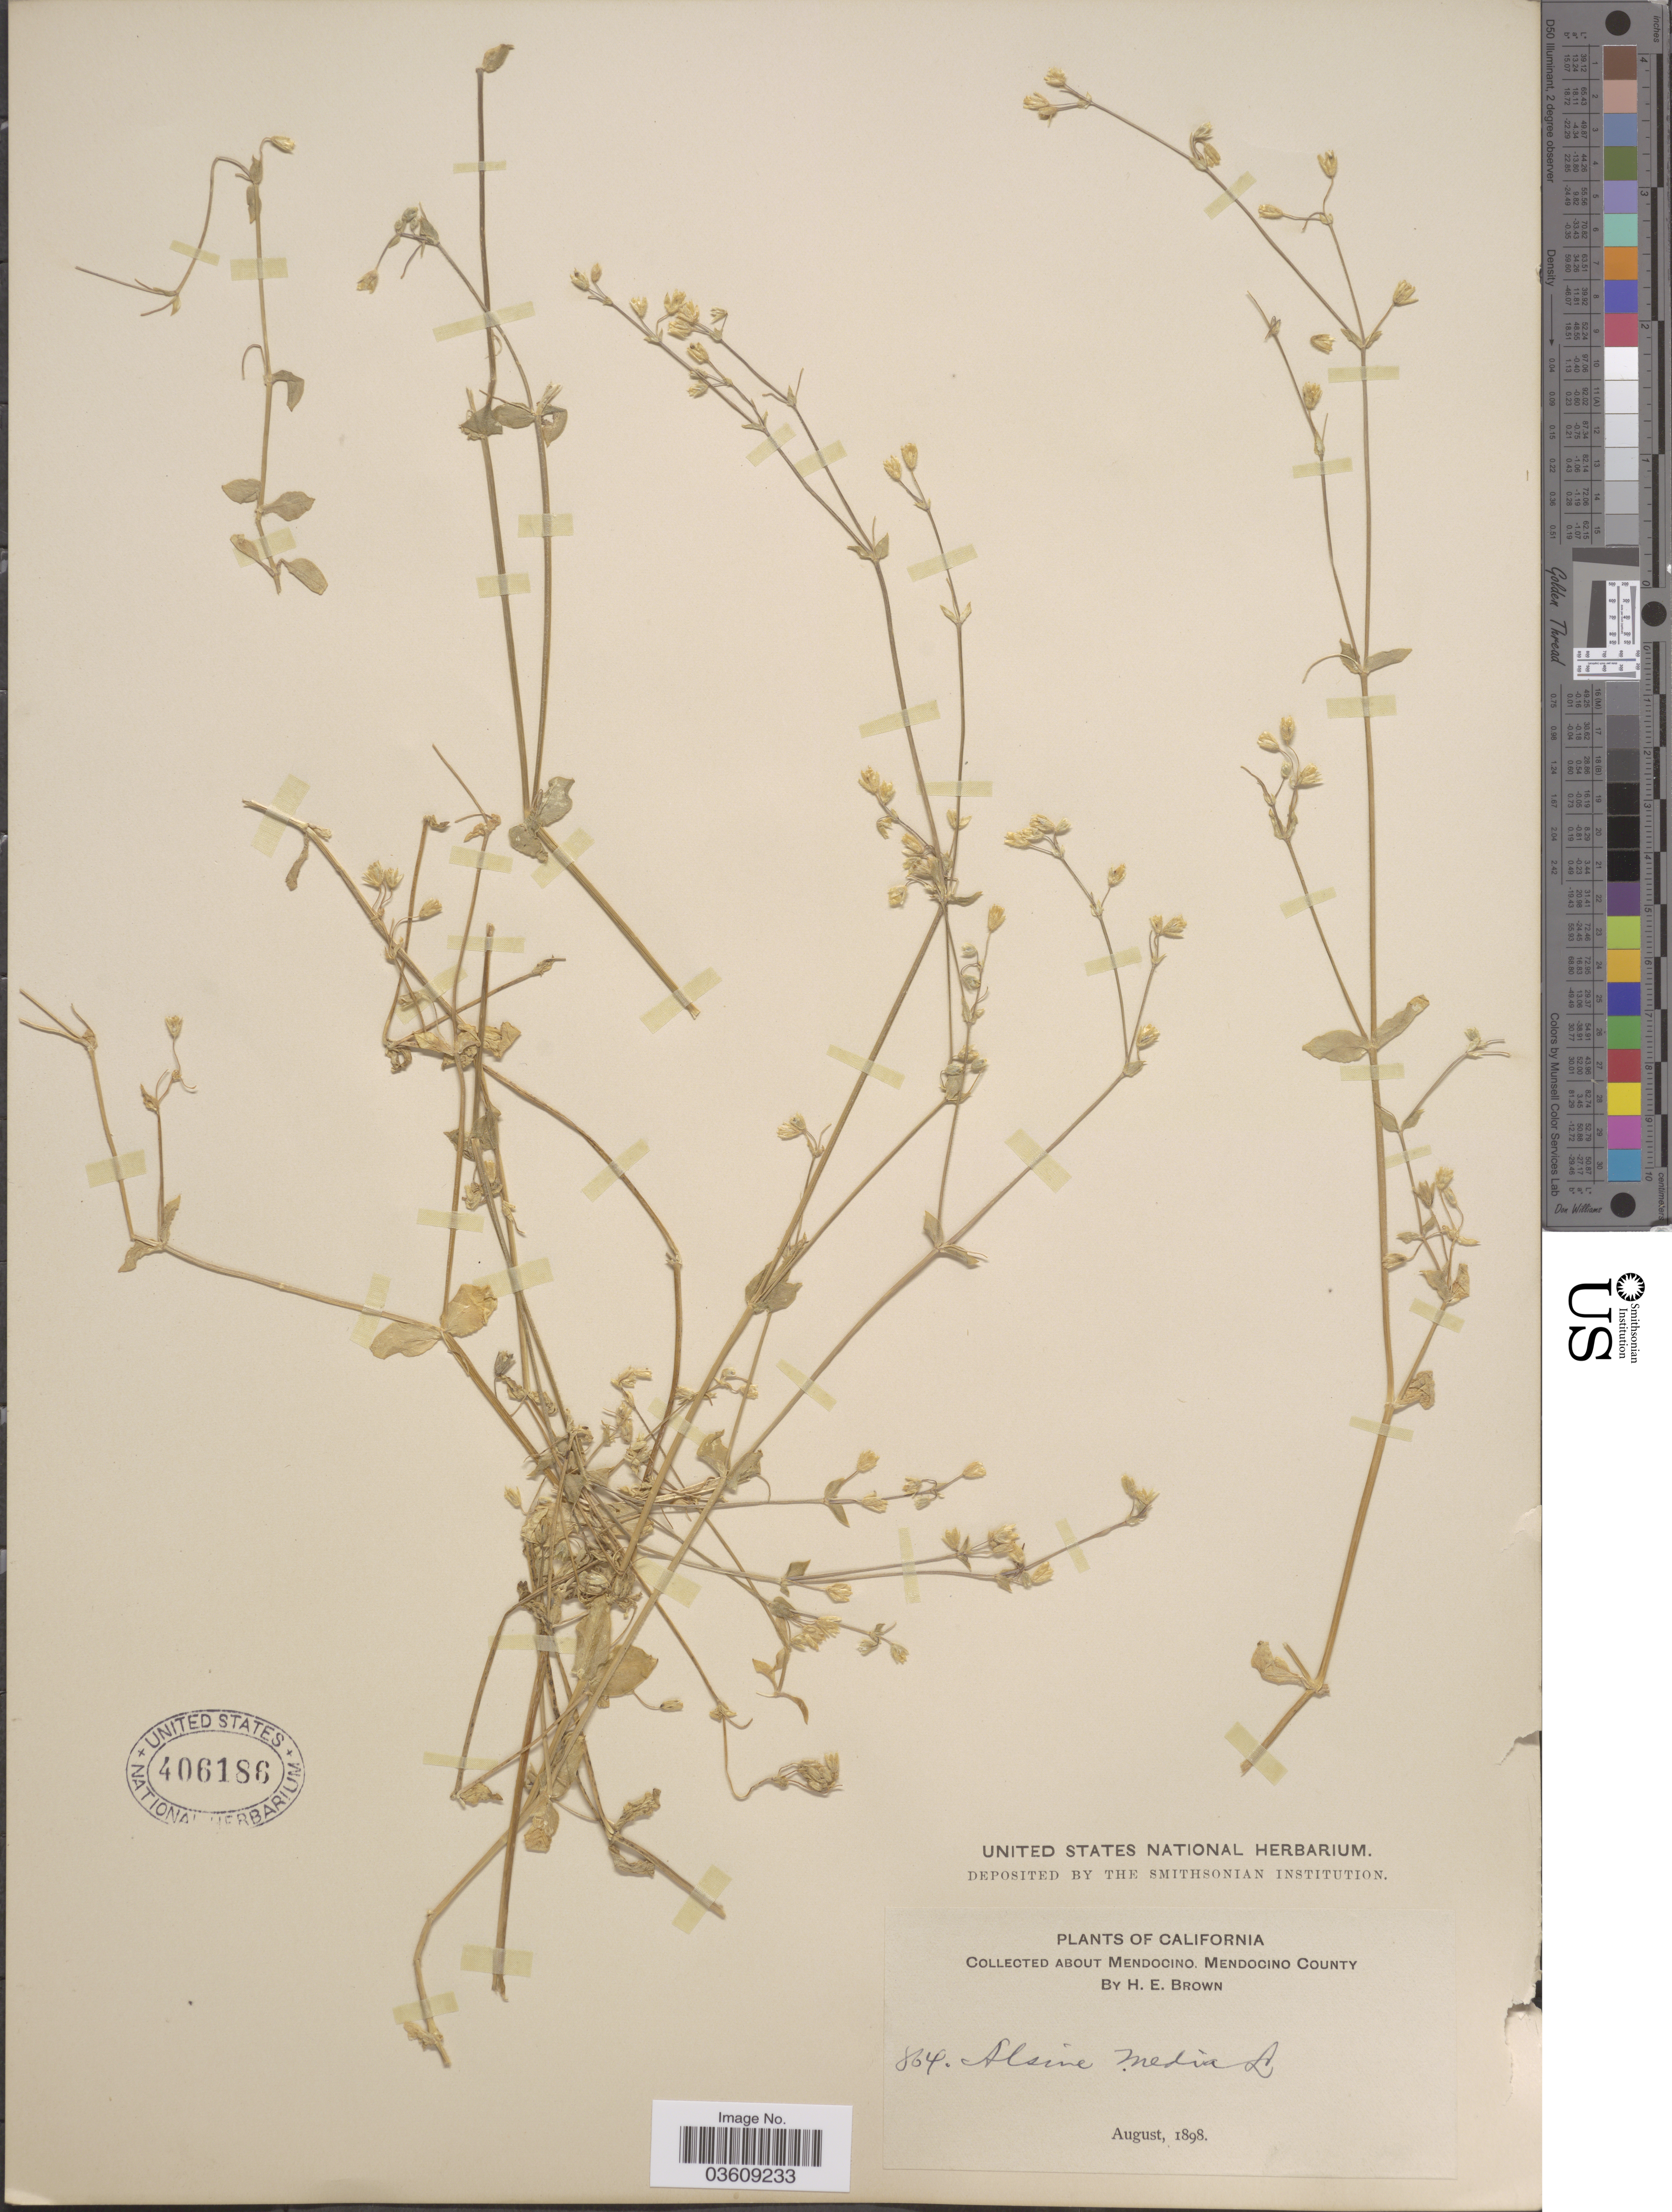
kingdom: Plantae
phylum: Tracheophyta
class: Magnoliopsida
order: Caryophyllales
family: Caryophyllaceae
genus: Stellaria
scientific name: Stellaria media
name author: (L.) Vill.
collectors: H. E. Brown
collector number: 864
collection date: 1898-08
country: United States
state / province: California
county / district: Mendocino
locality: About Mendocino. Mendocino County.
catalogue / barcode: US 406186